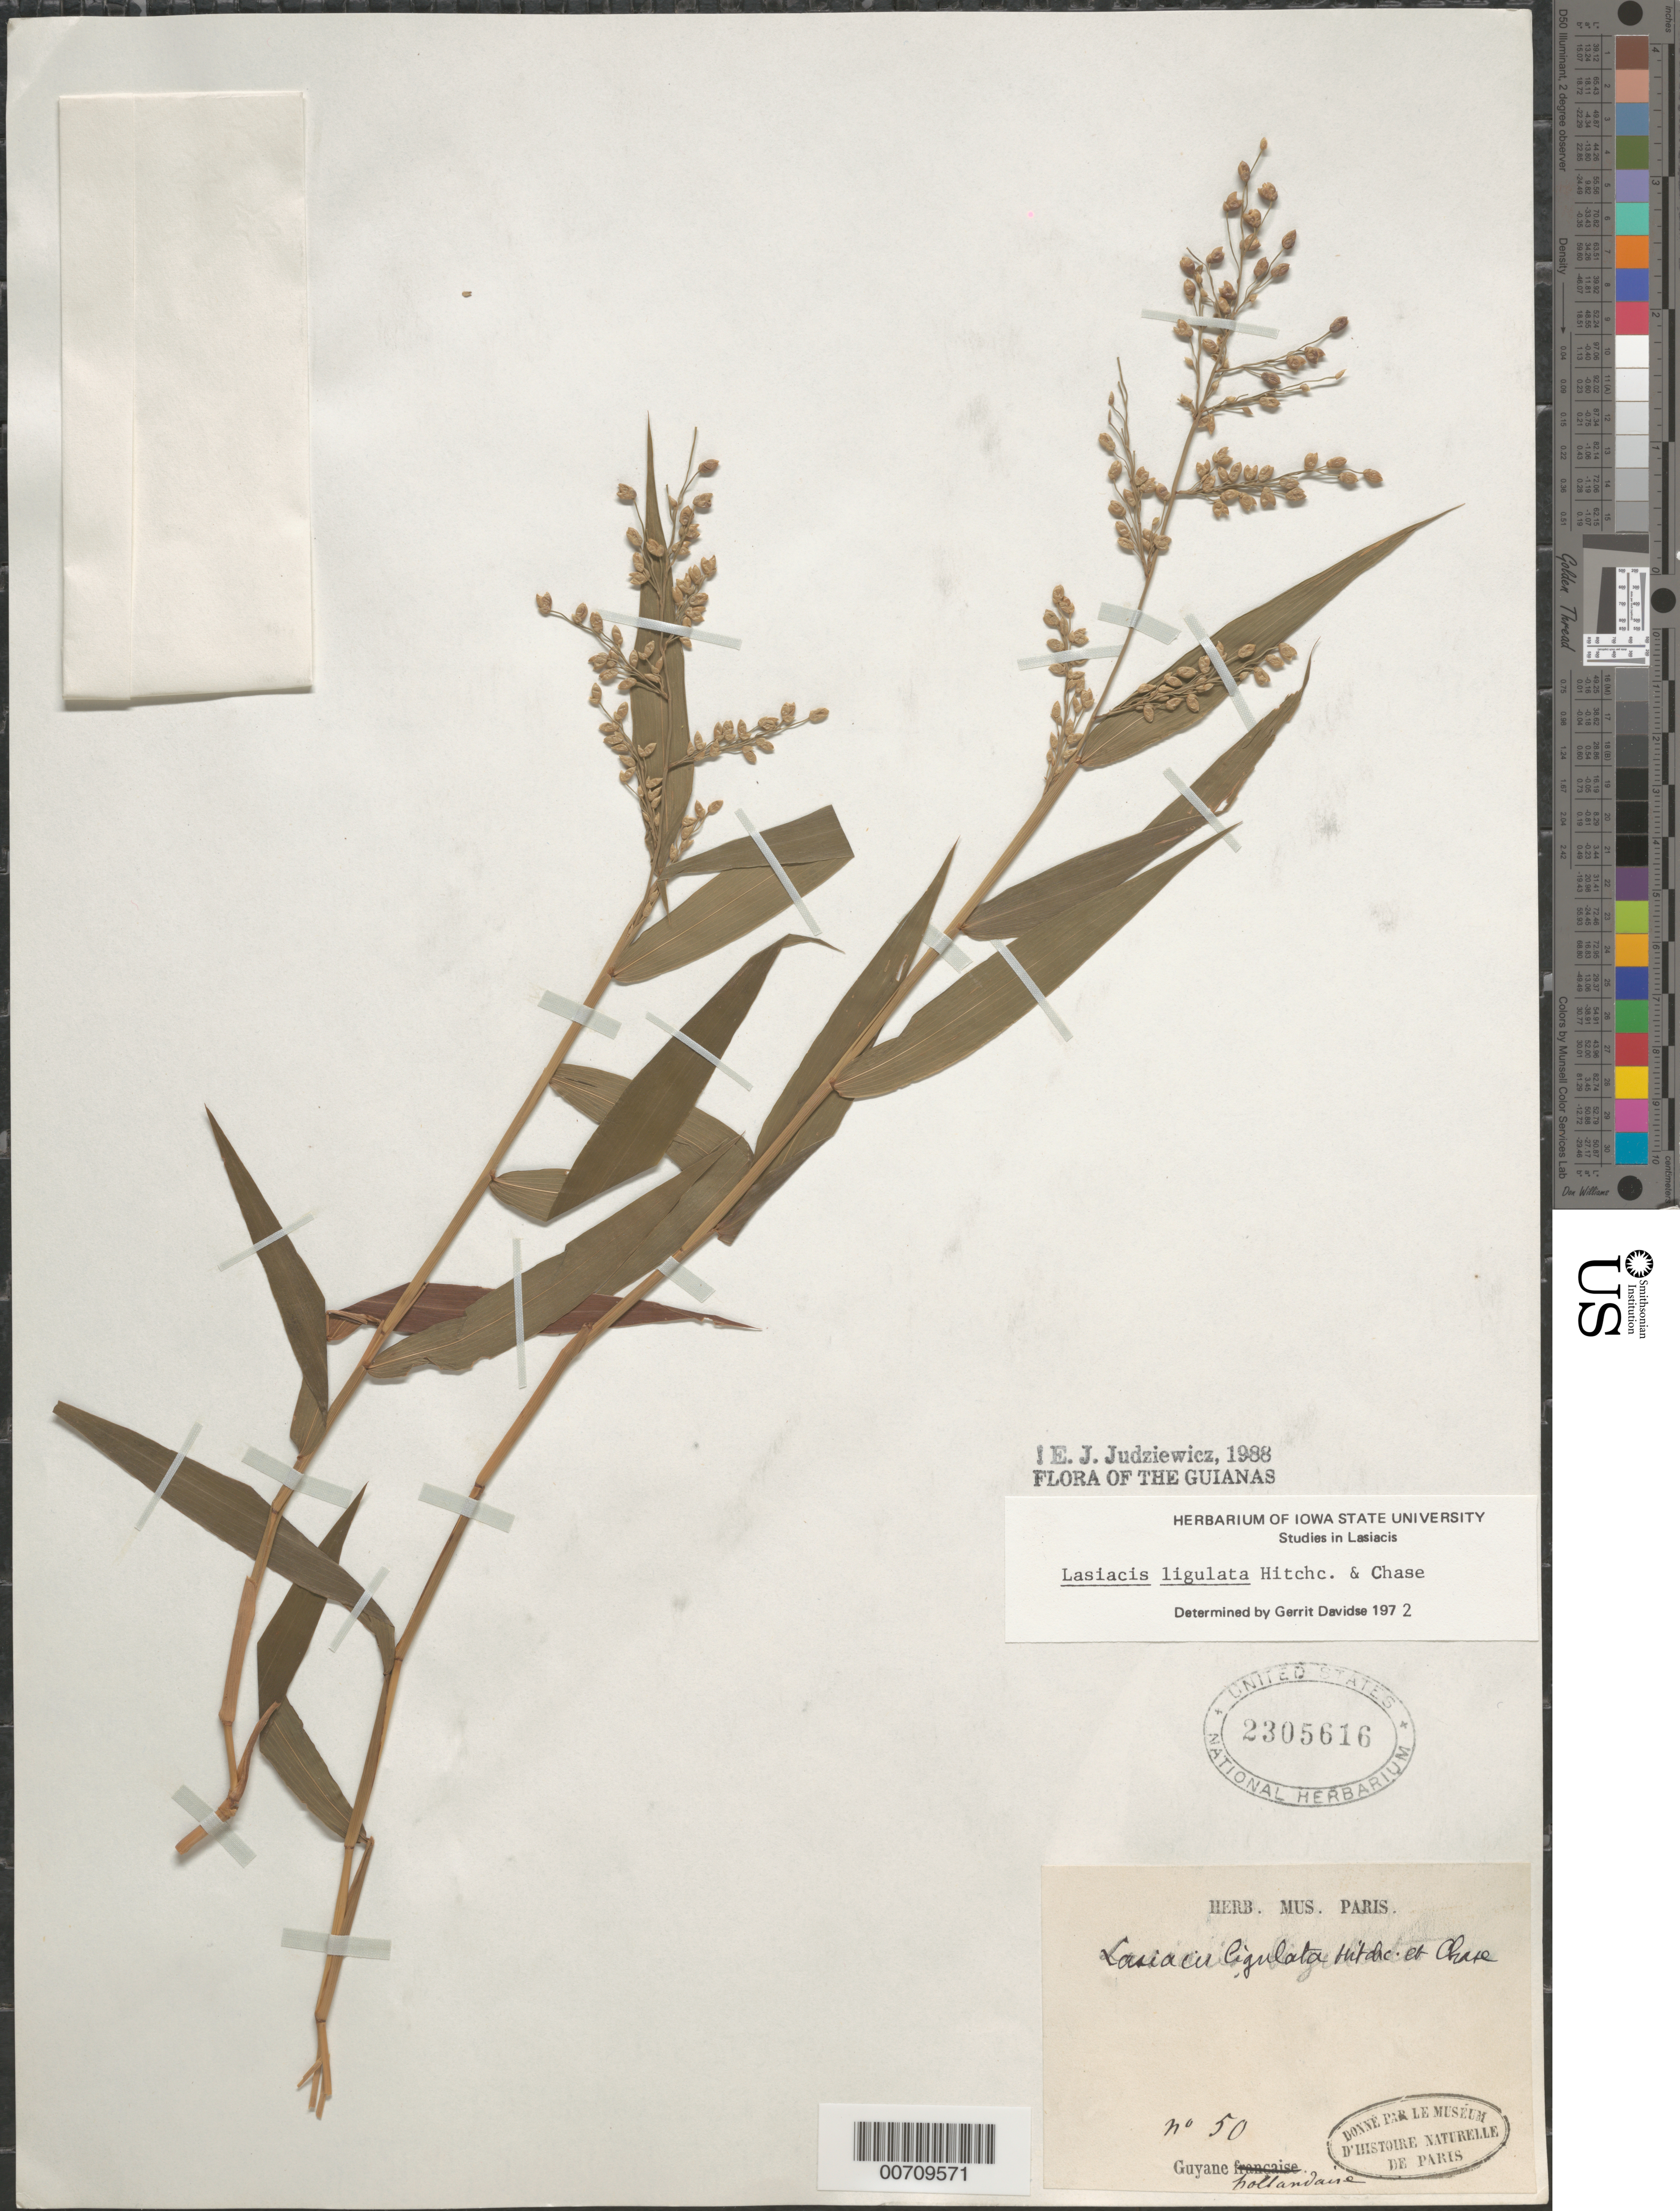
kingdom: Plantae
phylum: Tracheophyta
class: Liliopsida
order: Poales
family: Poaceae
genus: Lasiacis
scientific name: Lasiacis ligulata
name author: Hitchc. & Chase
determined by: Davidse, Gerrit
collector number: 50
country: Suriname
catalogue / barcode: US 2305616